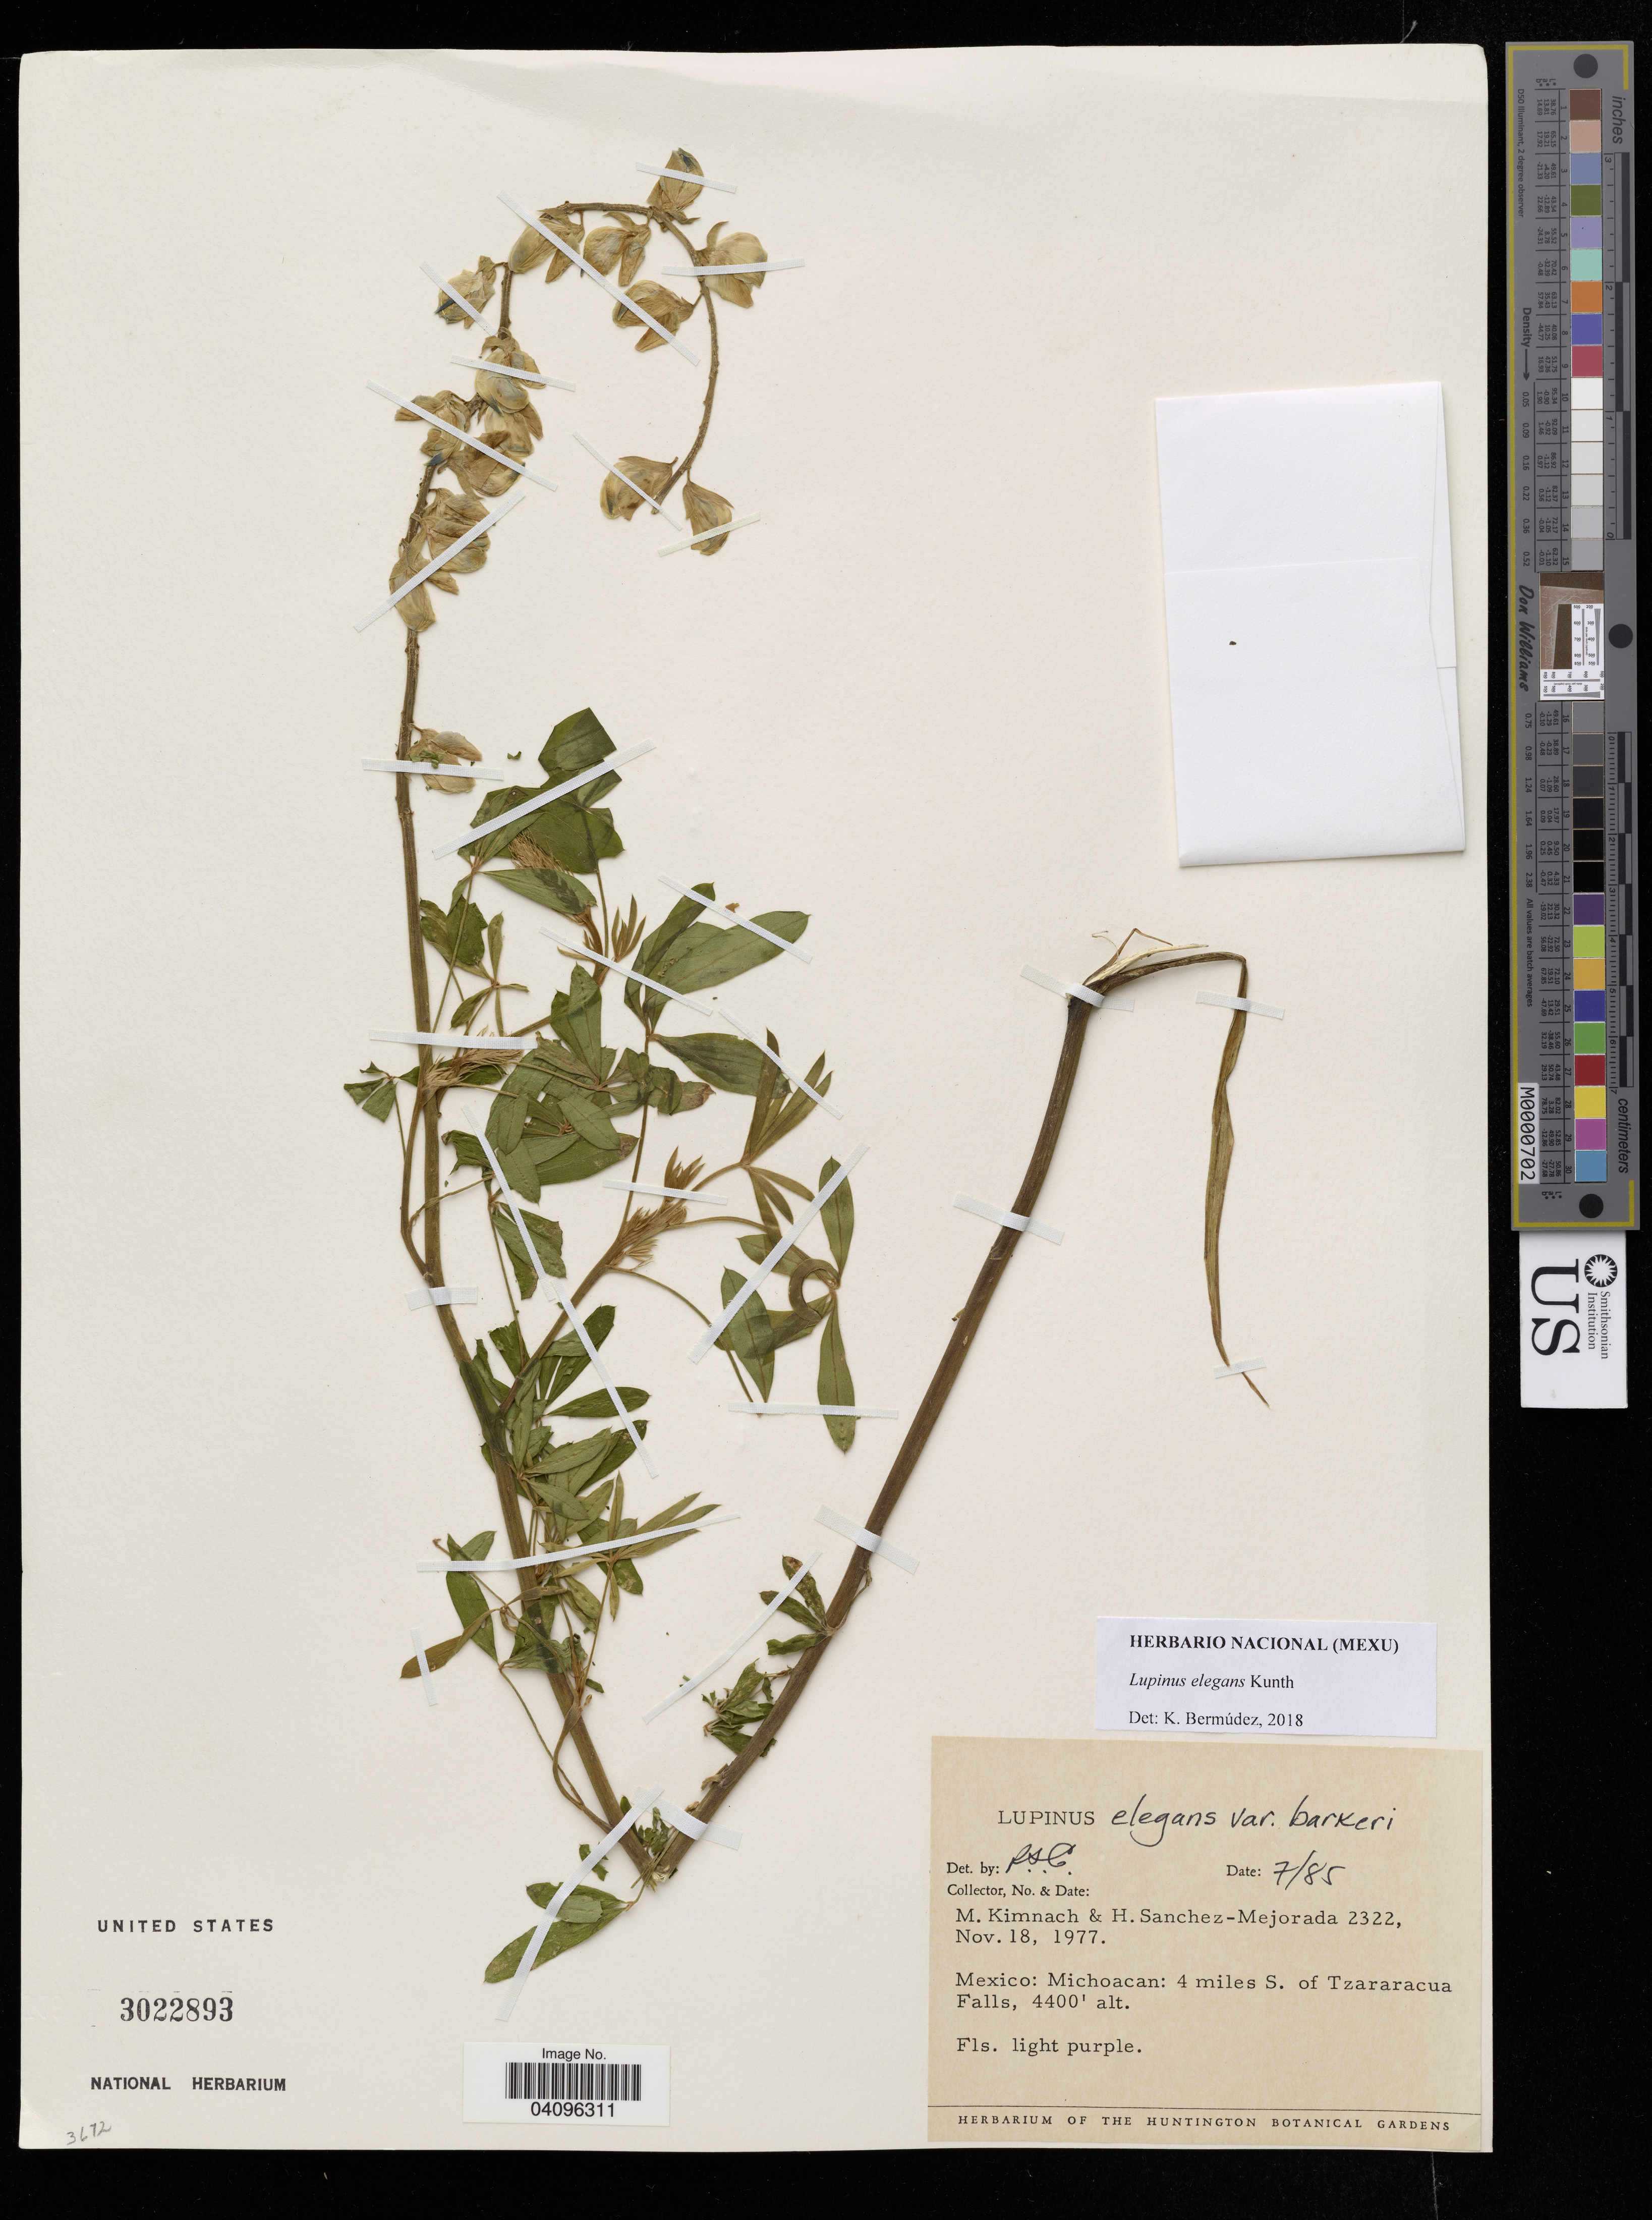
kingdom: Plantae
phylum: Tracheophyta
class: Magnoliopsida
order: Fabales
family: Fabaceae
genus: Lupinus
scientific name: Lupinus elegans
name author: Kunth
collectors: M. Kimnach & H. Sánchez-Mejorada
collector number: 2322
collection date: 1977-11-18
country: Mexico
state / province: Michoacán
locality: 4 miles S. Tzararacua Falls.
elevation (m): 134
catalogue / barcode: US 3022893